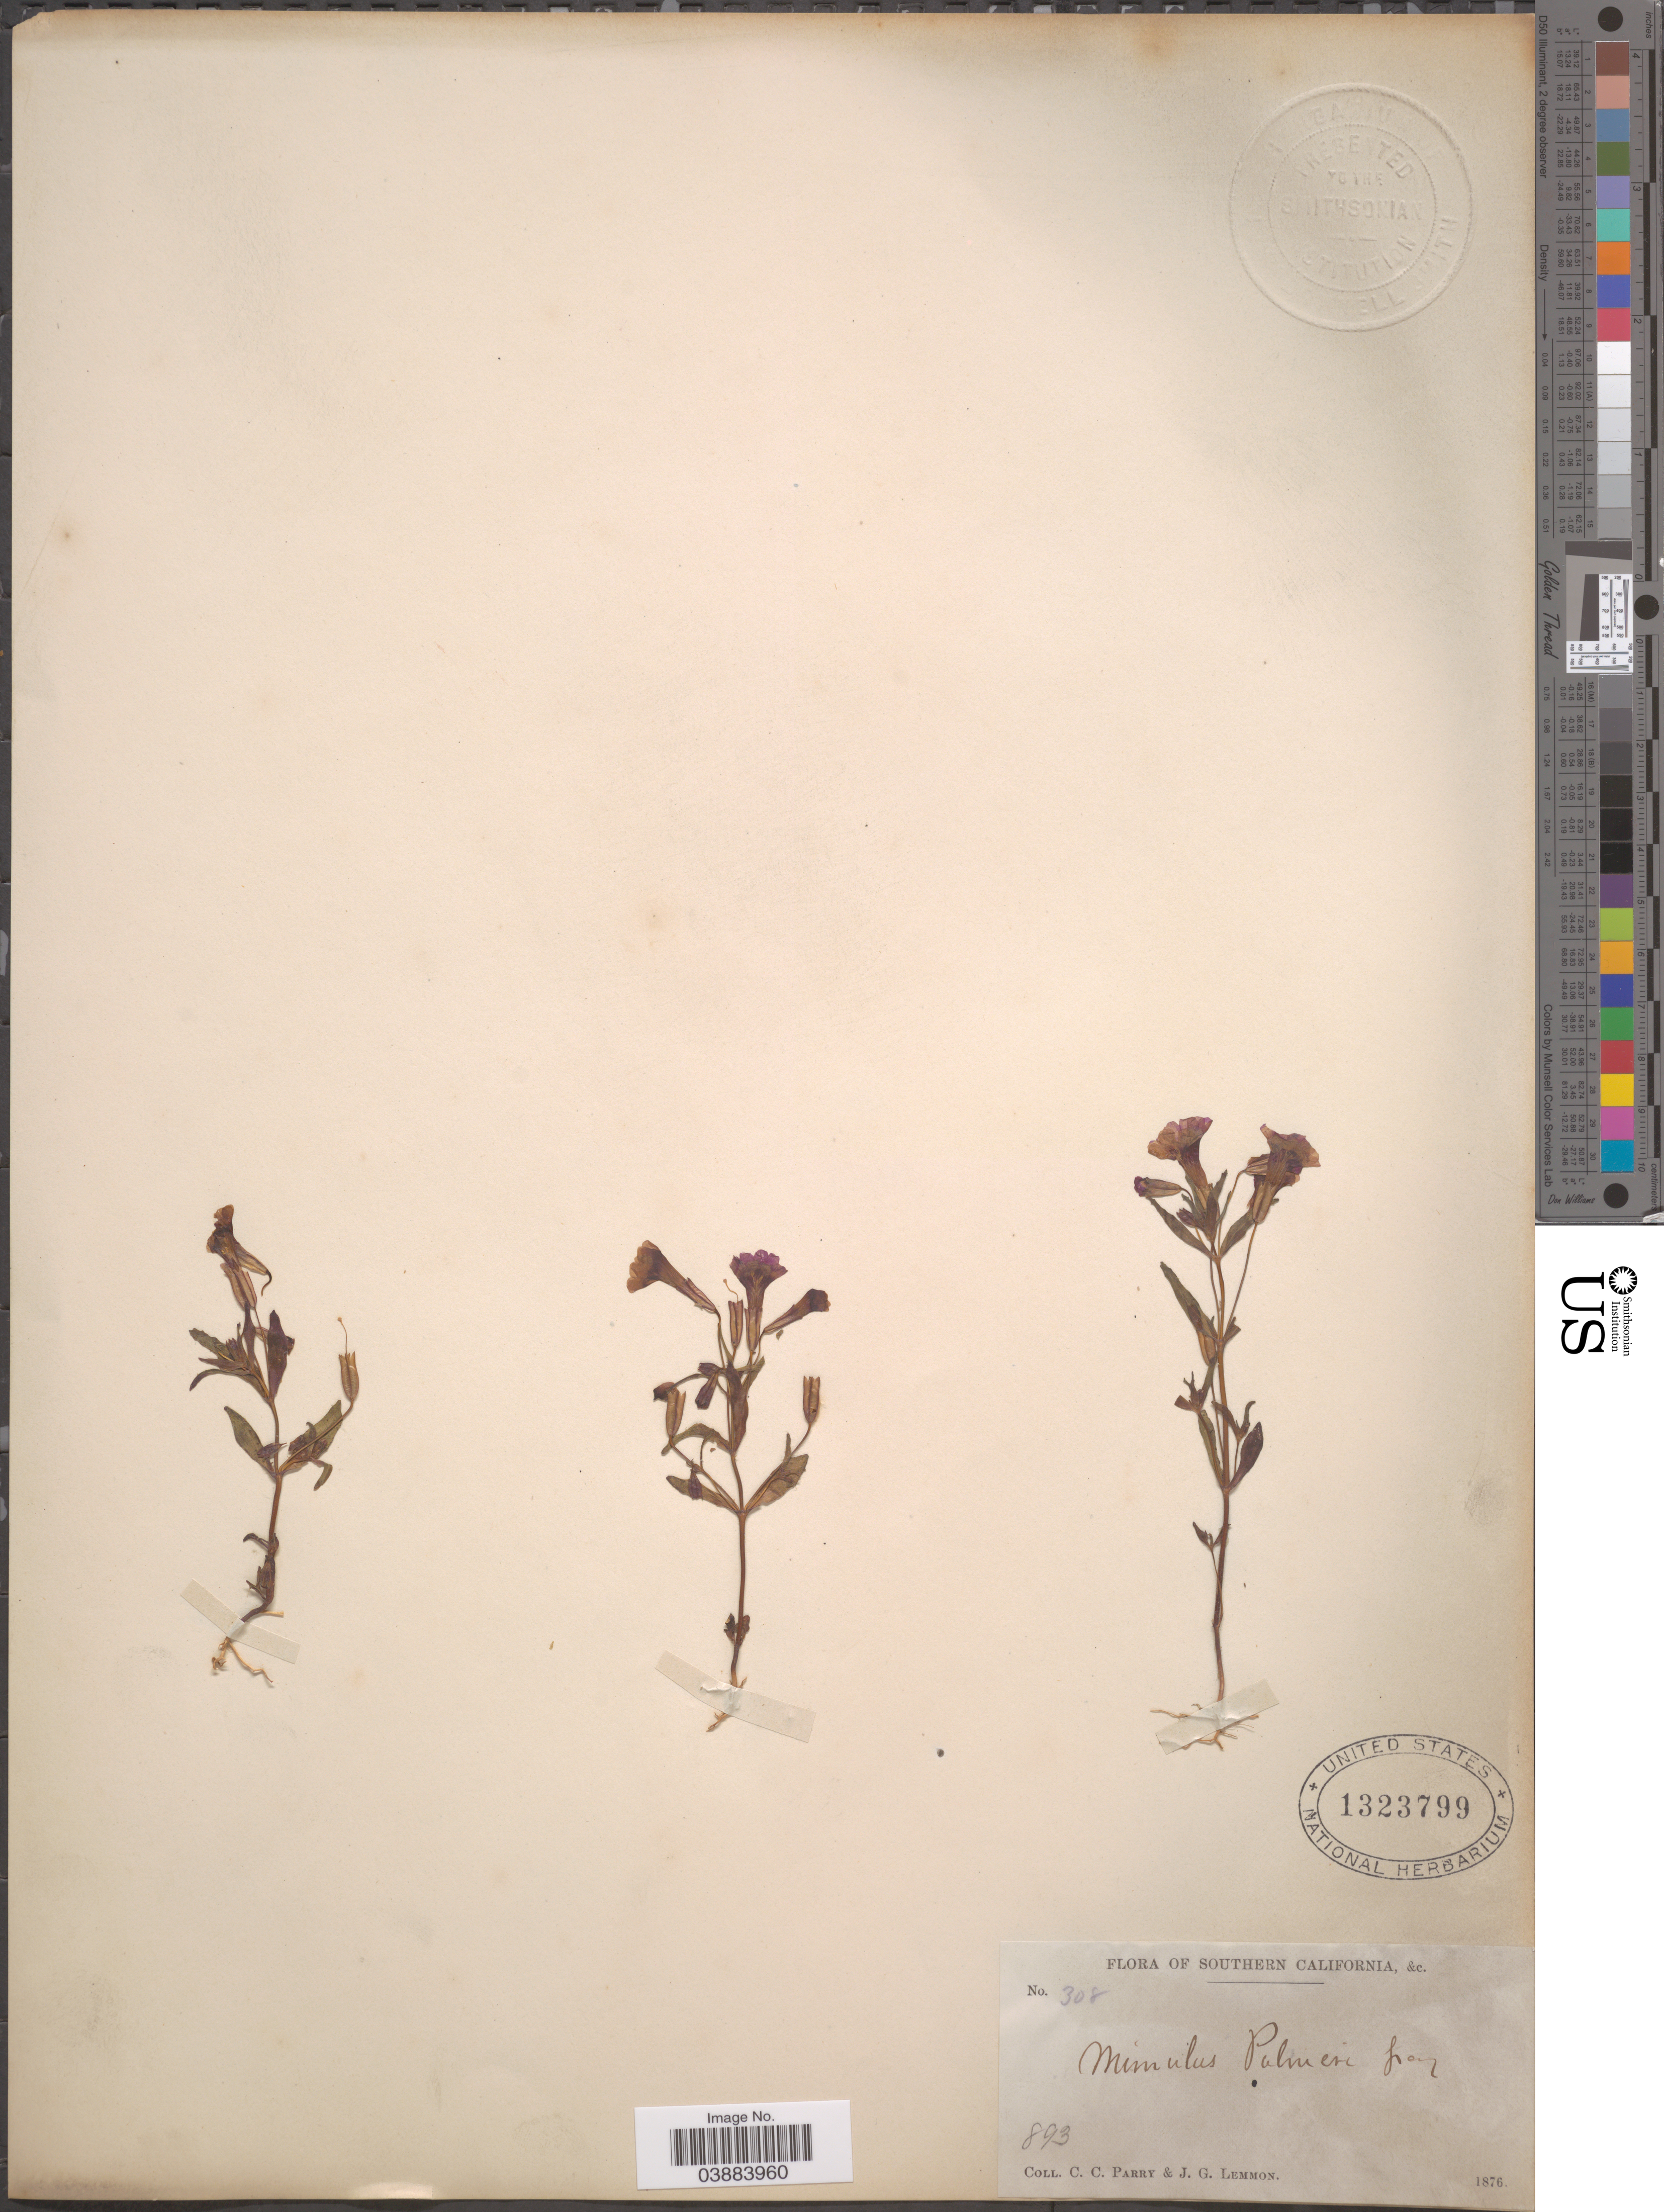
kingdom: Plantae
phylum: Tracheophyta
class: Magnoliopsida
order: Lamiales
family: Phrymaceae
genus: Mimulus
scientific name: Mimulus palmeri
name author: A. Gray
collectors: C. C. Parry & J. Lemmon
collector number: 308/893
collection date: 1876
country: United States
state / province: California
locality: Southern California.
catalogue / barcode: US 1323799